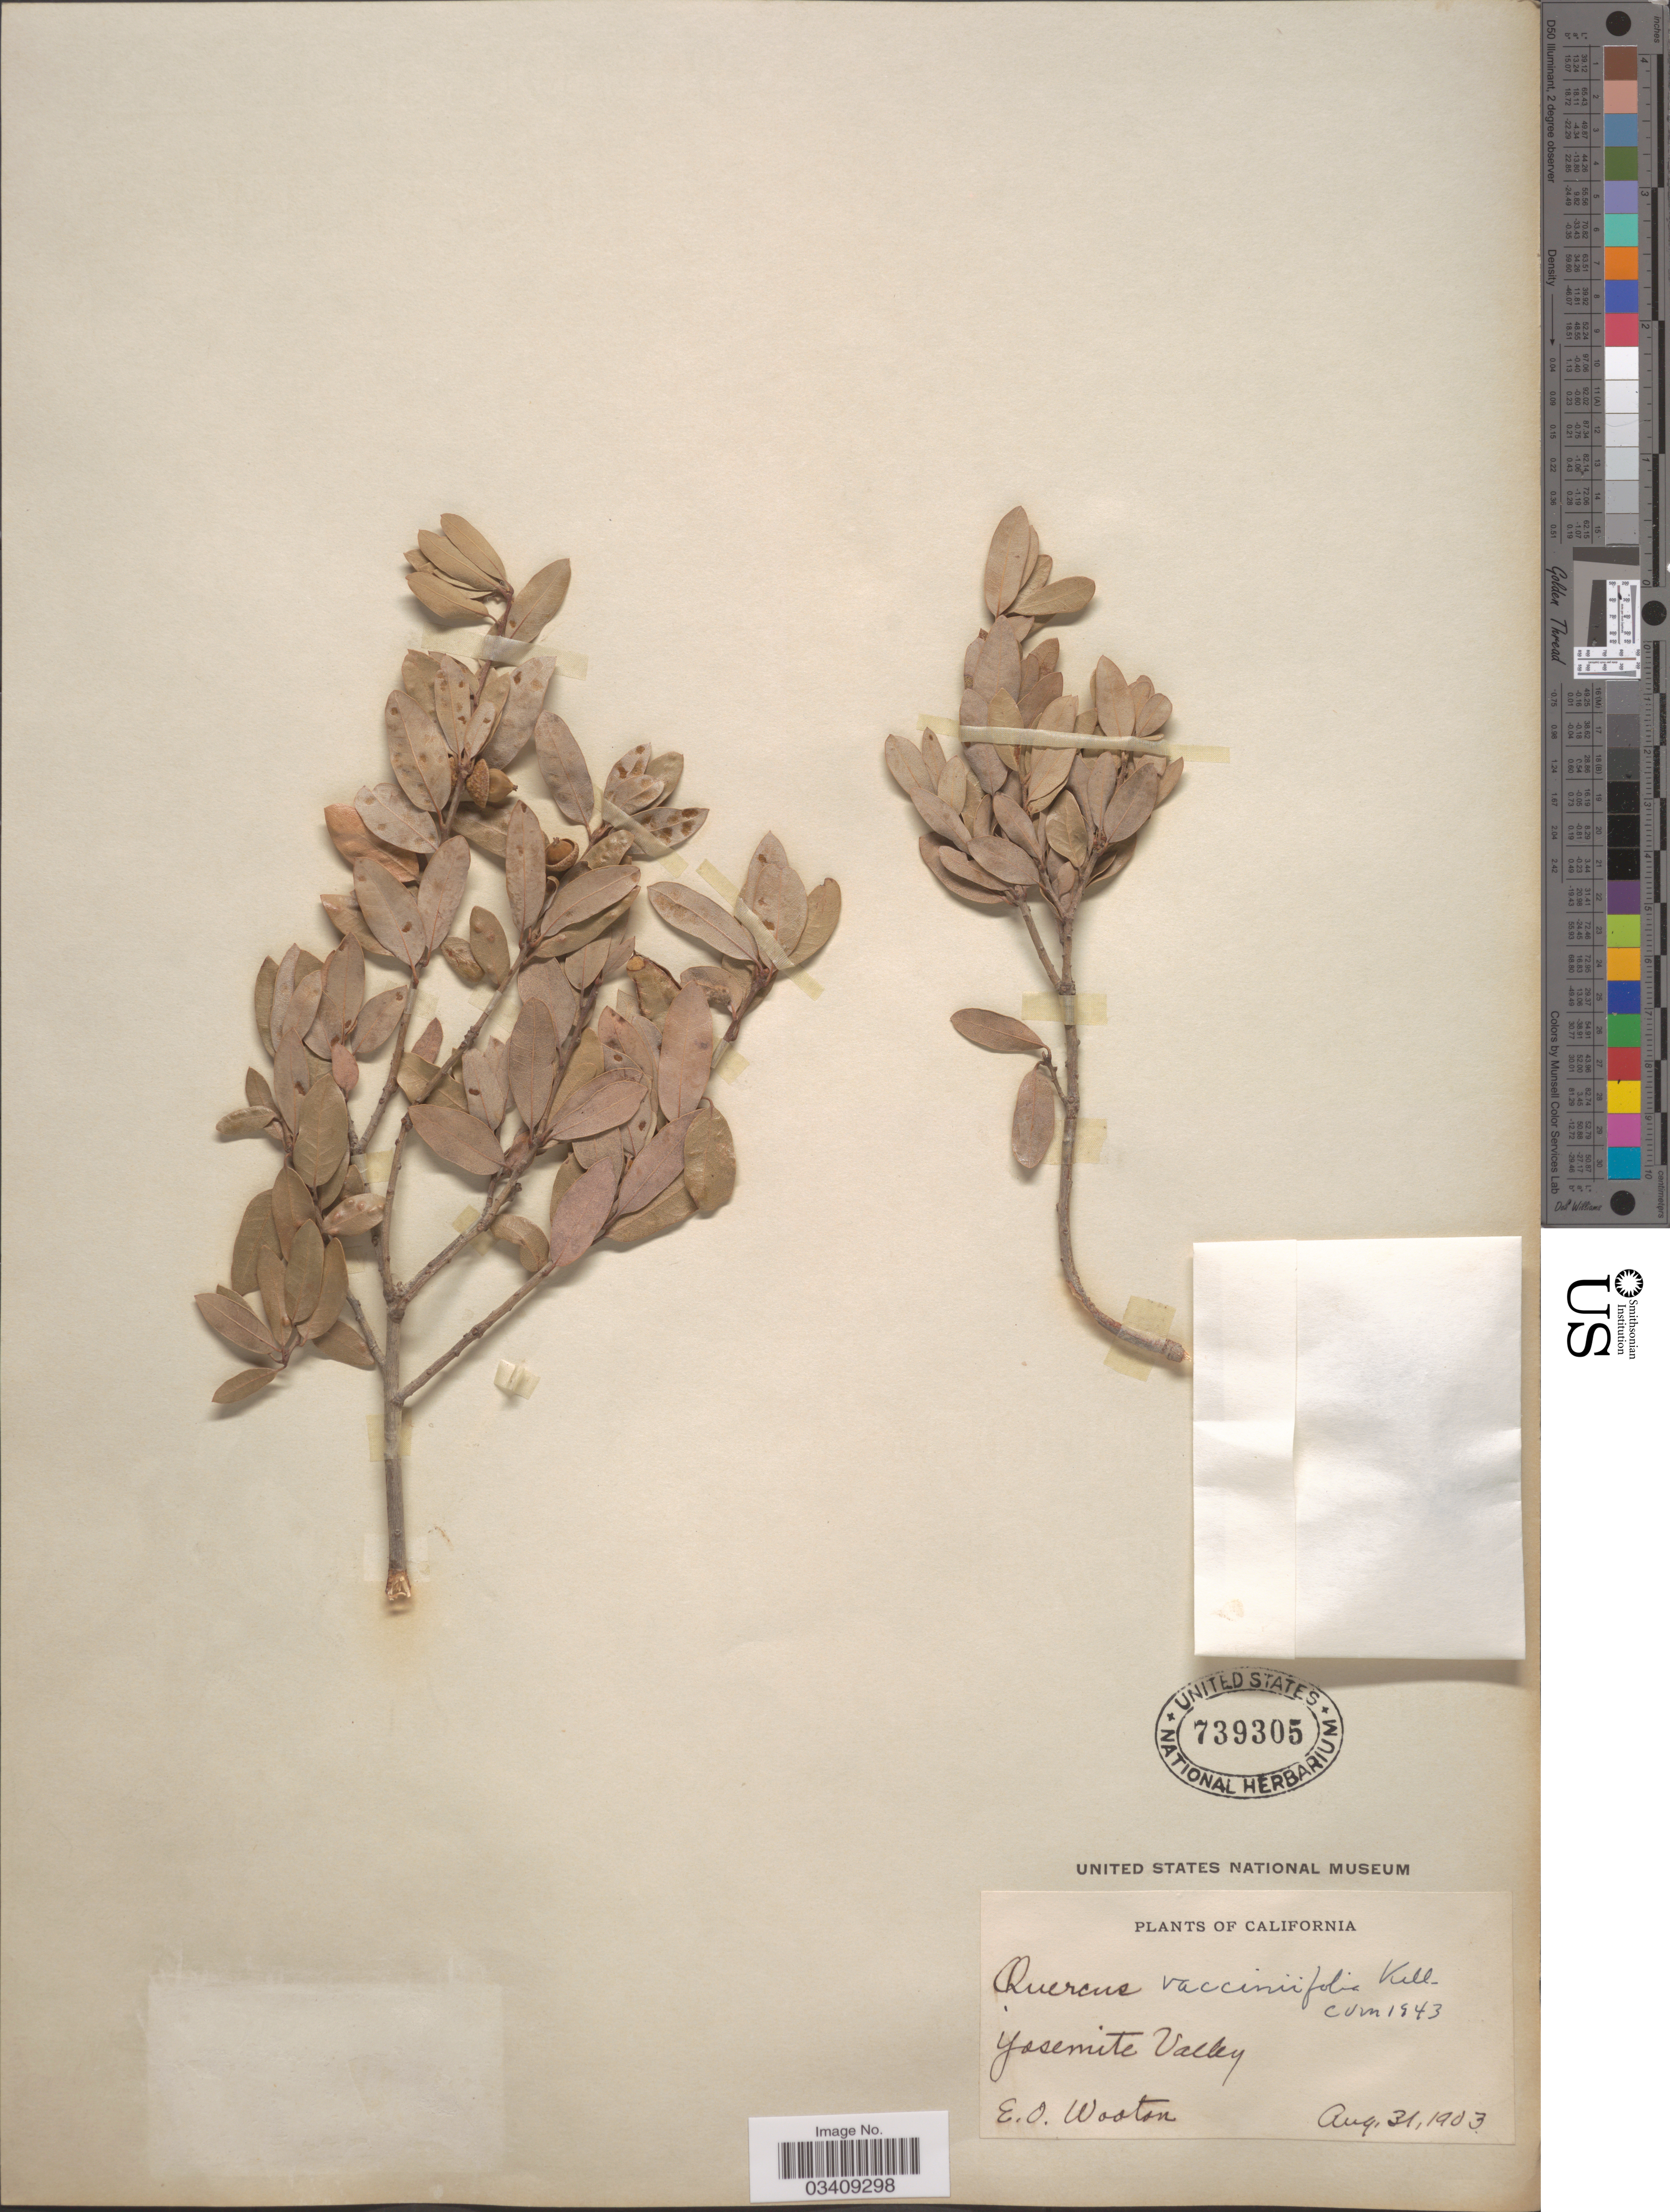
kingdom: Plantae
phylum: Tracheophyta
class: Magnoliopsida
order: Fagales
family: Fagaceae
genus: Quercus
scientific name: Quercus aaata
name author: C.H. Müll.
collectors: E. O. Wooton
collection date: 1903-08-31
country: United States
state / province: California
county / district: Mariposa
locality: Yosemite Valley.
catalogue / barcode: US 739305